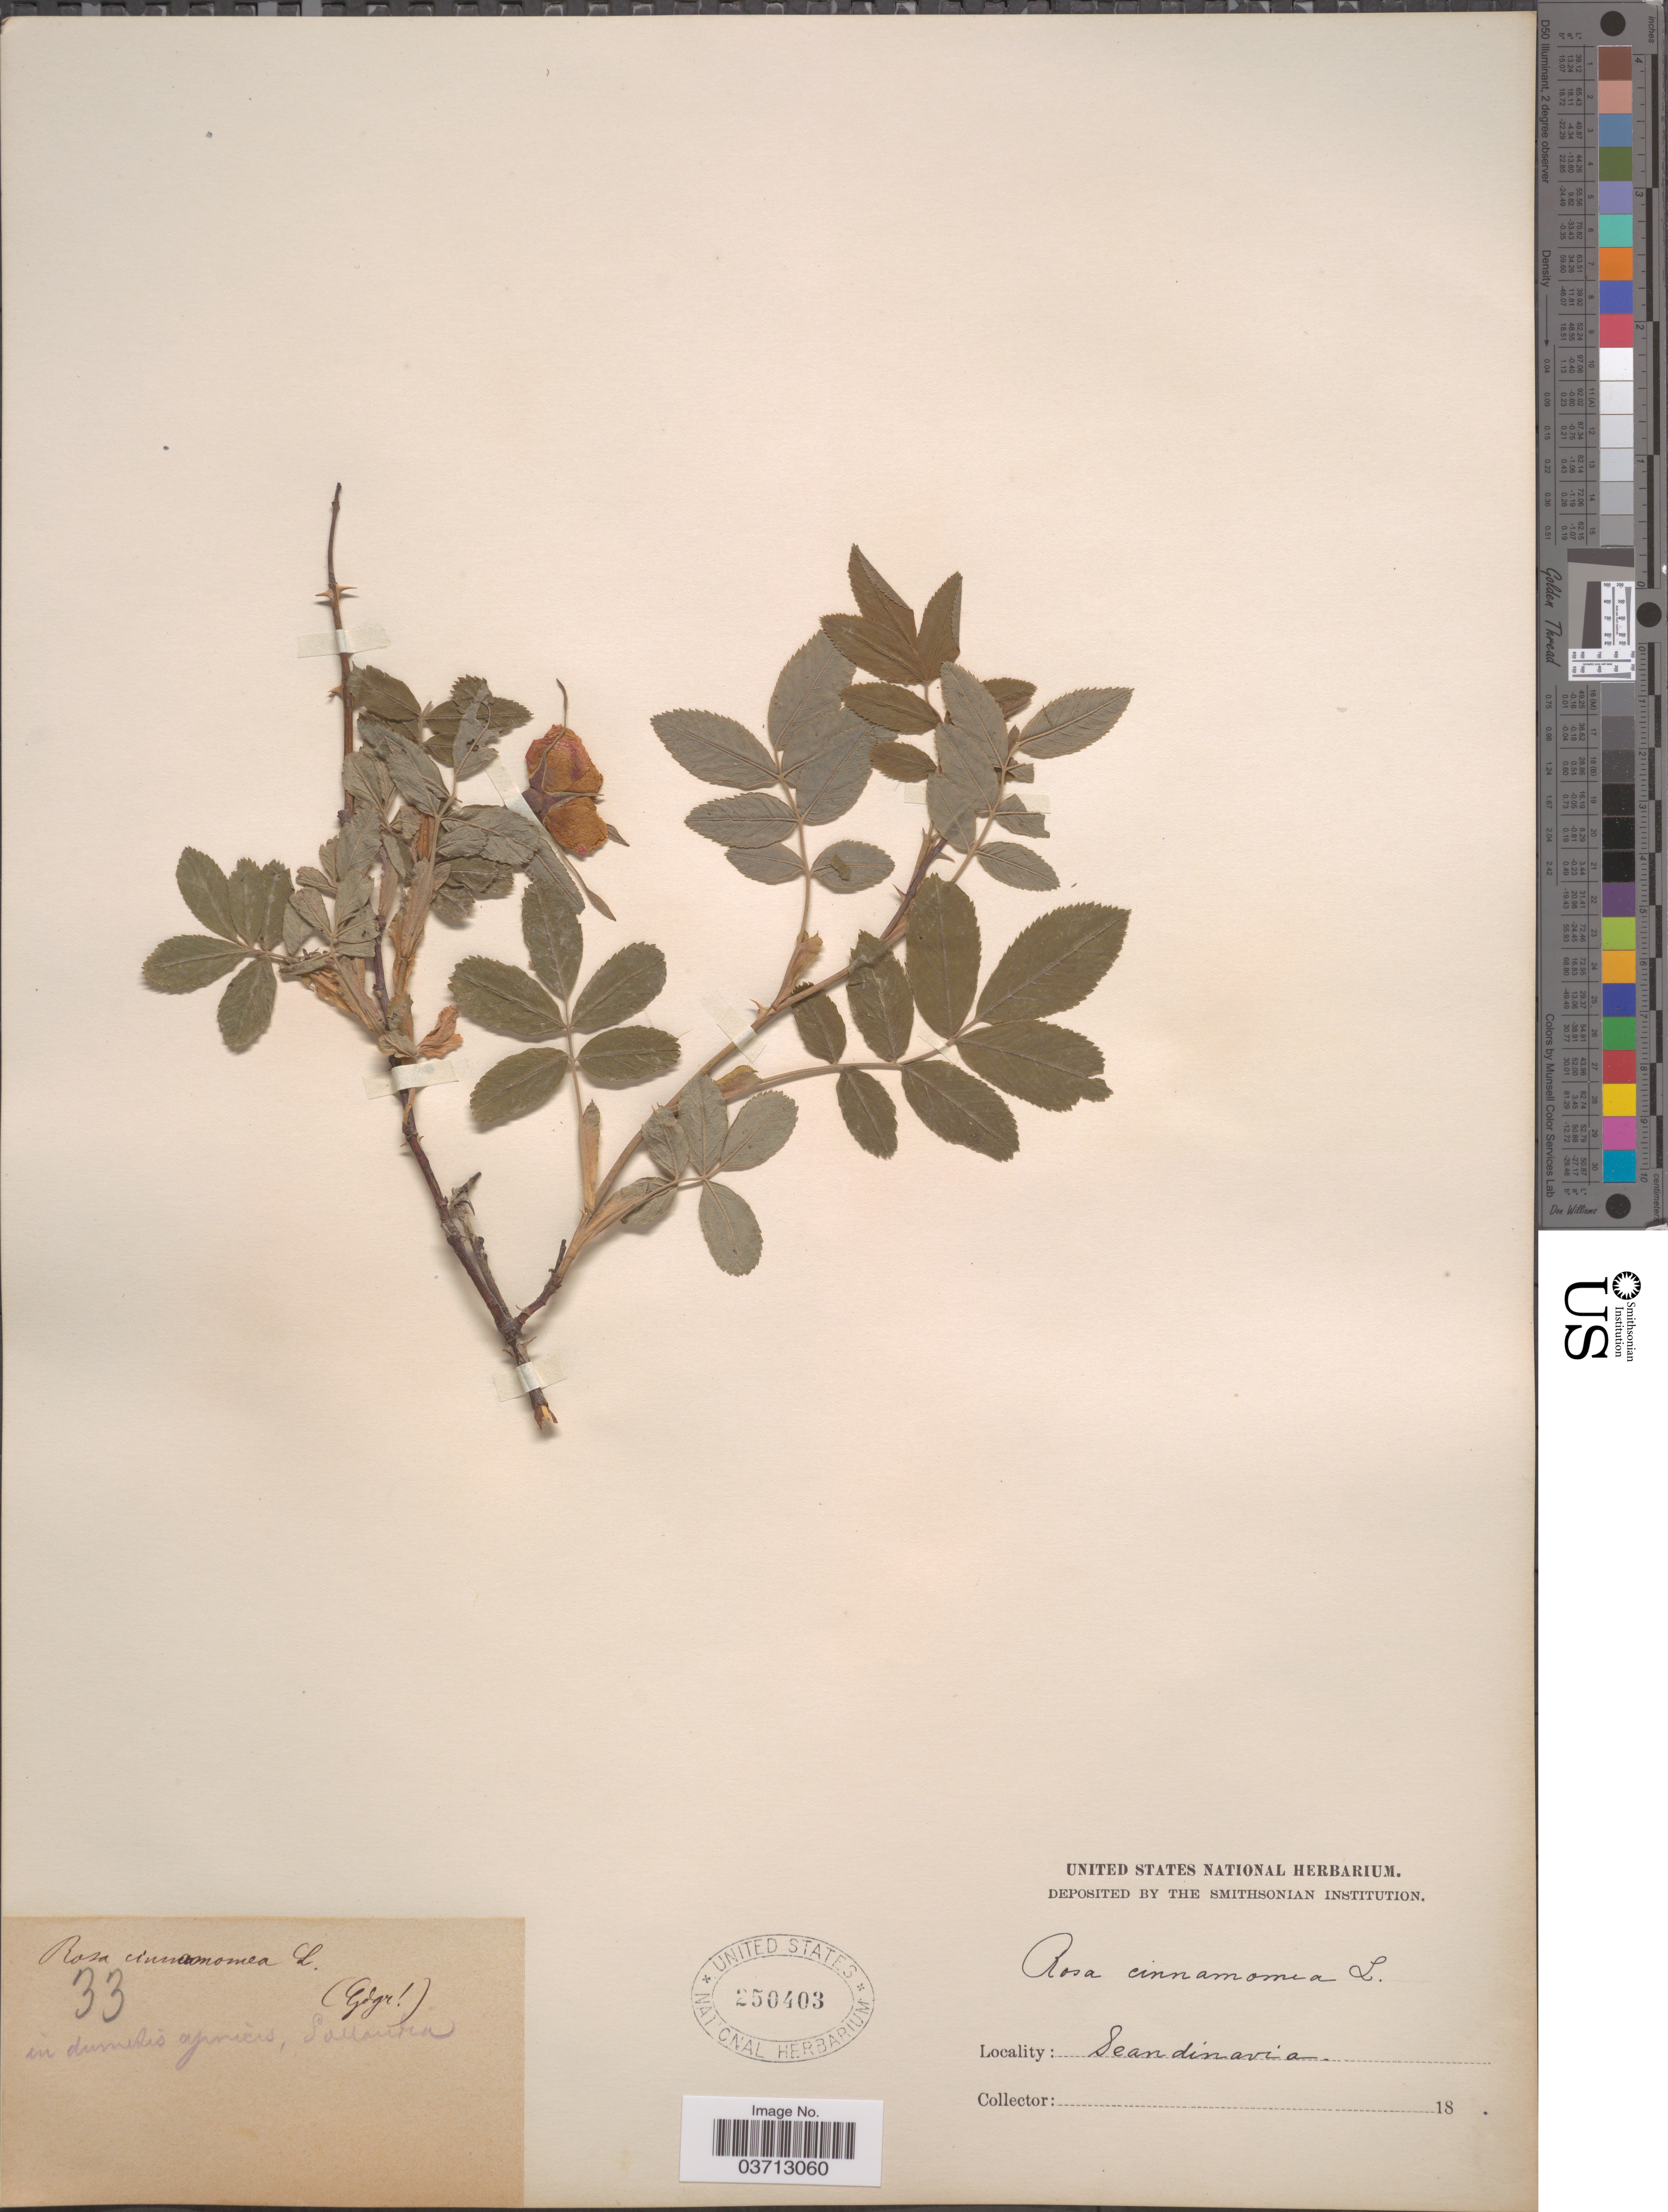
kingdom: Plantae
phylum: Tracheophyta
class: Magnoliopsida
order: Rosales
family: Rosaceae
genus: Rosa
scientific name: Rosa cinnamomea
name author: L.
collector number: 33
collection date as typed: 18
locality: In dumetis apinics, Sallantin. [interpreted] Scandinavia.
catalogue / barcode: US 250403